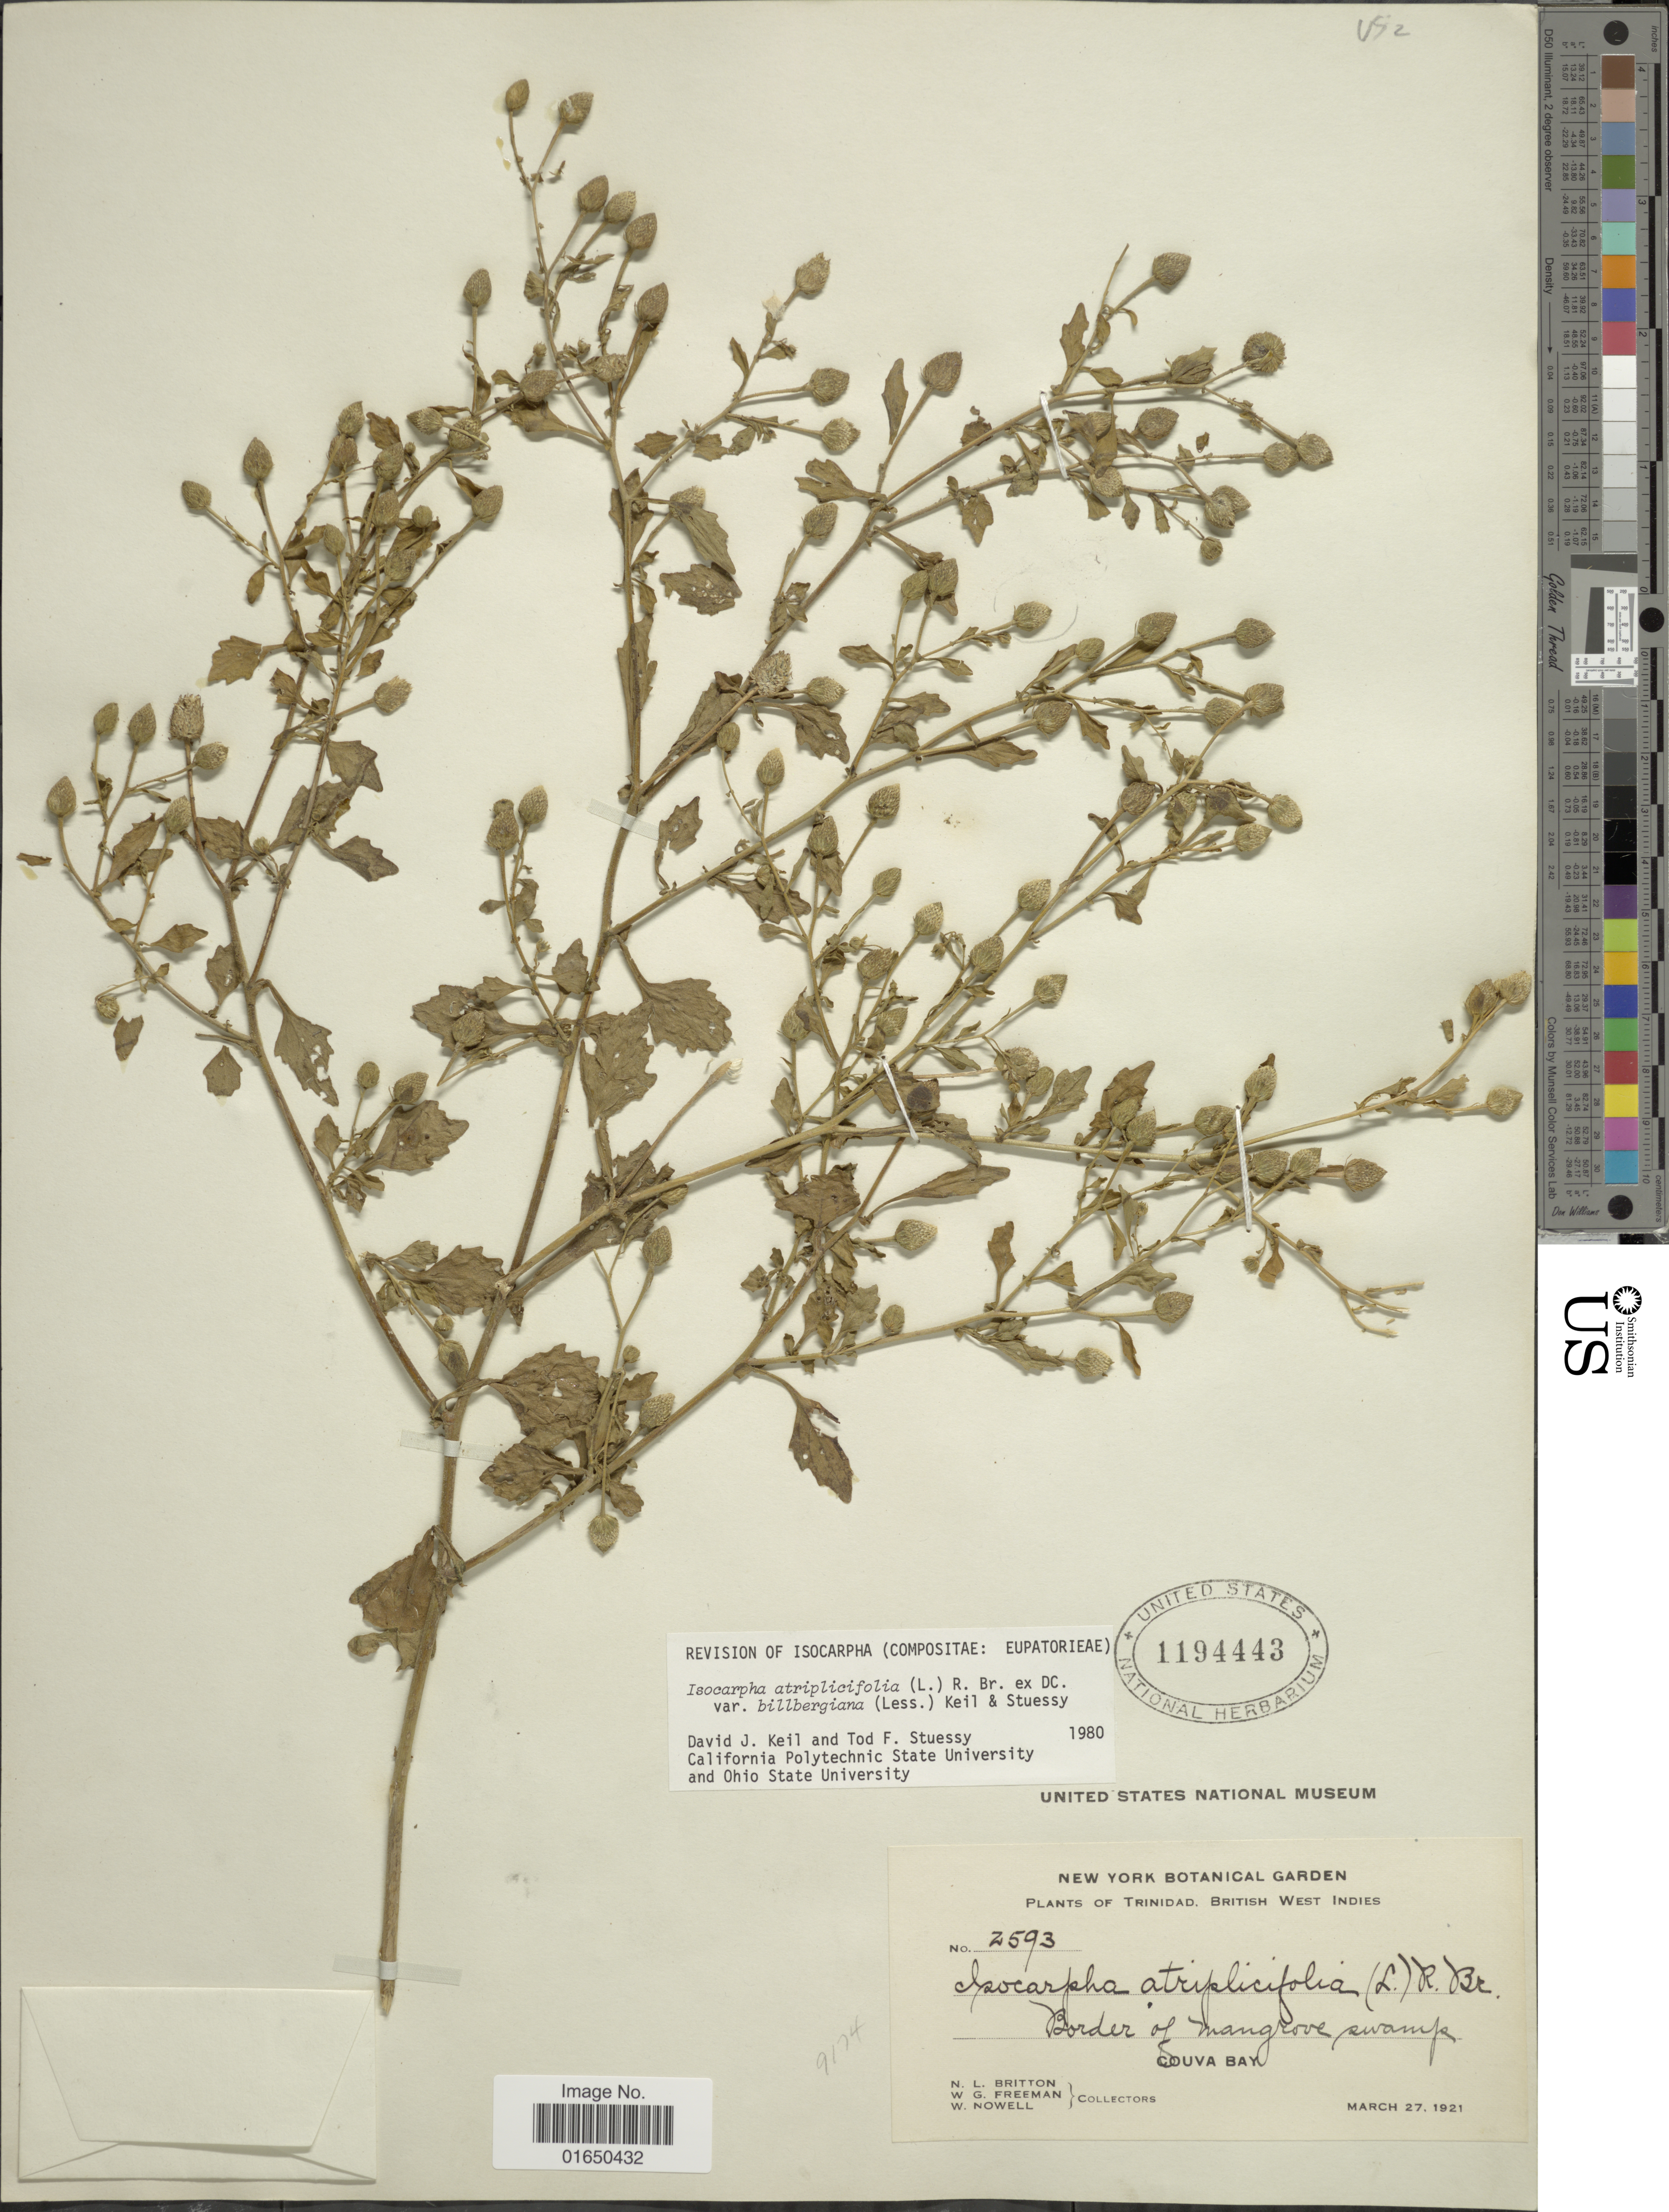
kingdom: Plantae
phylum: Tracheophyta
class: Magnoliopsida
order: Asterales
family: Asteraceae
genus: Isocarpha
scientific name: Isocarpha bilbergiana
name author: Less. in Schltdl. & Cham.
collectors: N. Britton, W. Freeman & W. Nowell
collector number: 2593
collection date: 1921-03-27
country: Trinidad and Tobago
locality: Trinidad, British West Coast, Souva Bay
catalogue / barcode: US 1194443